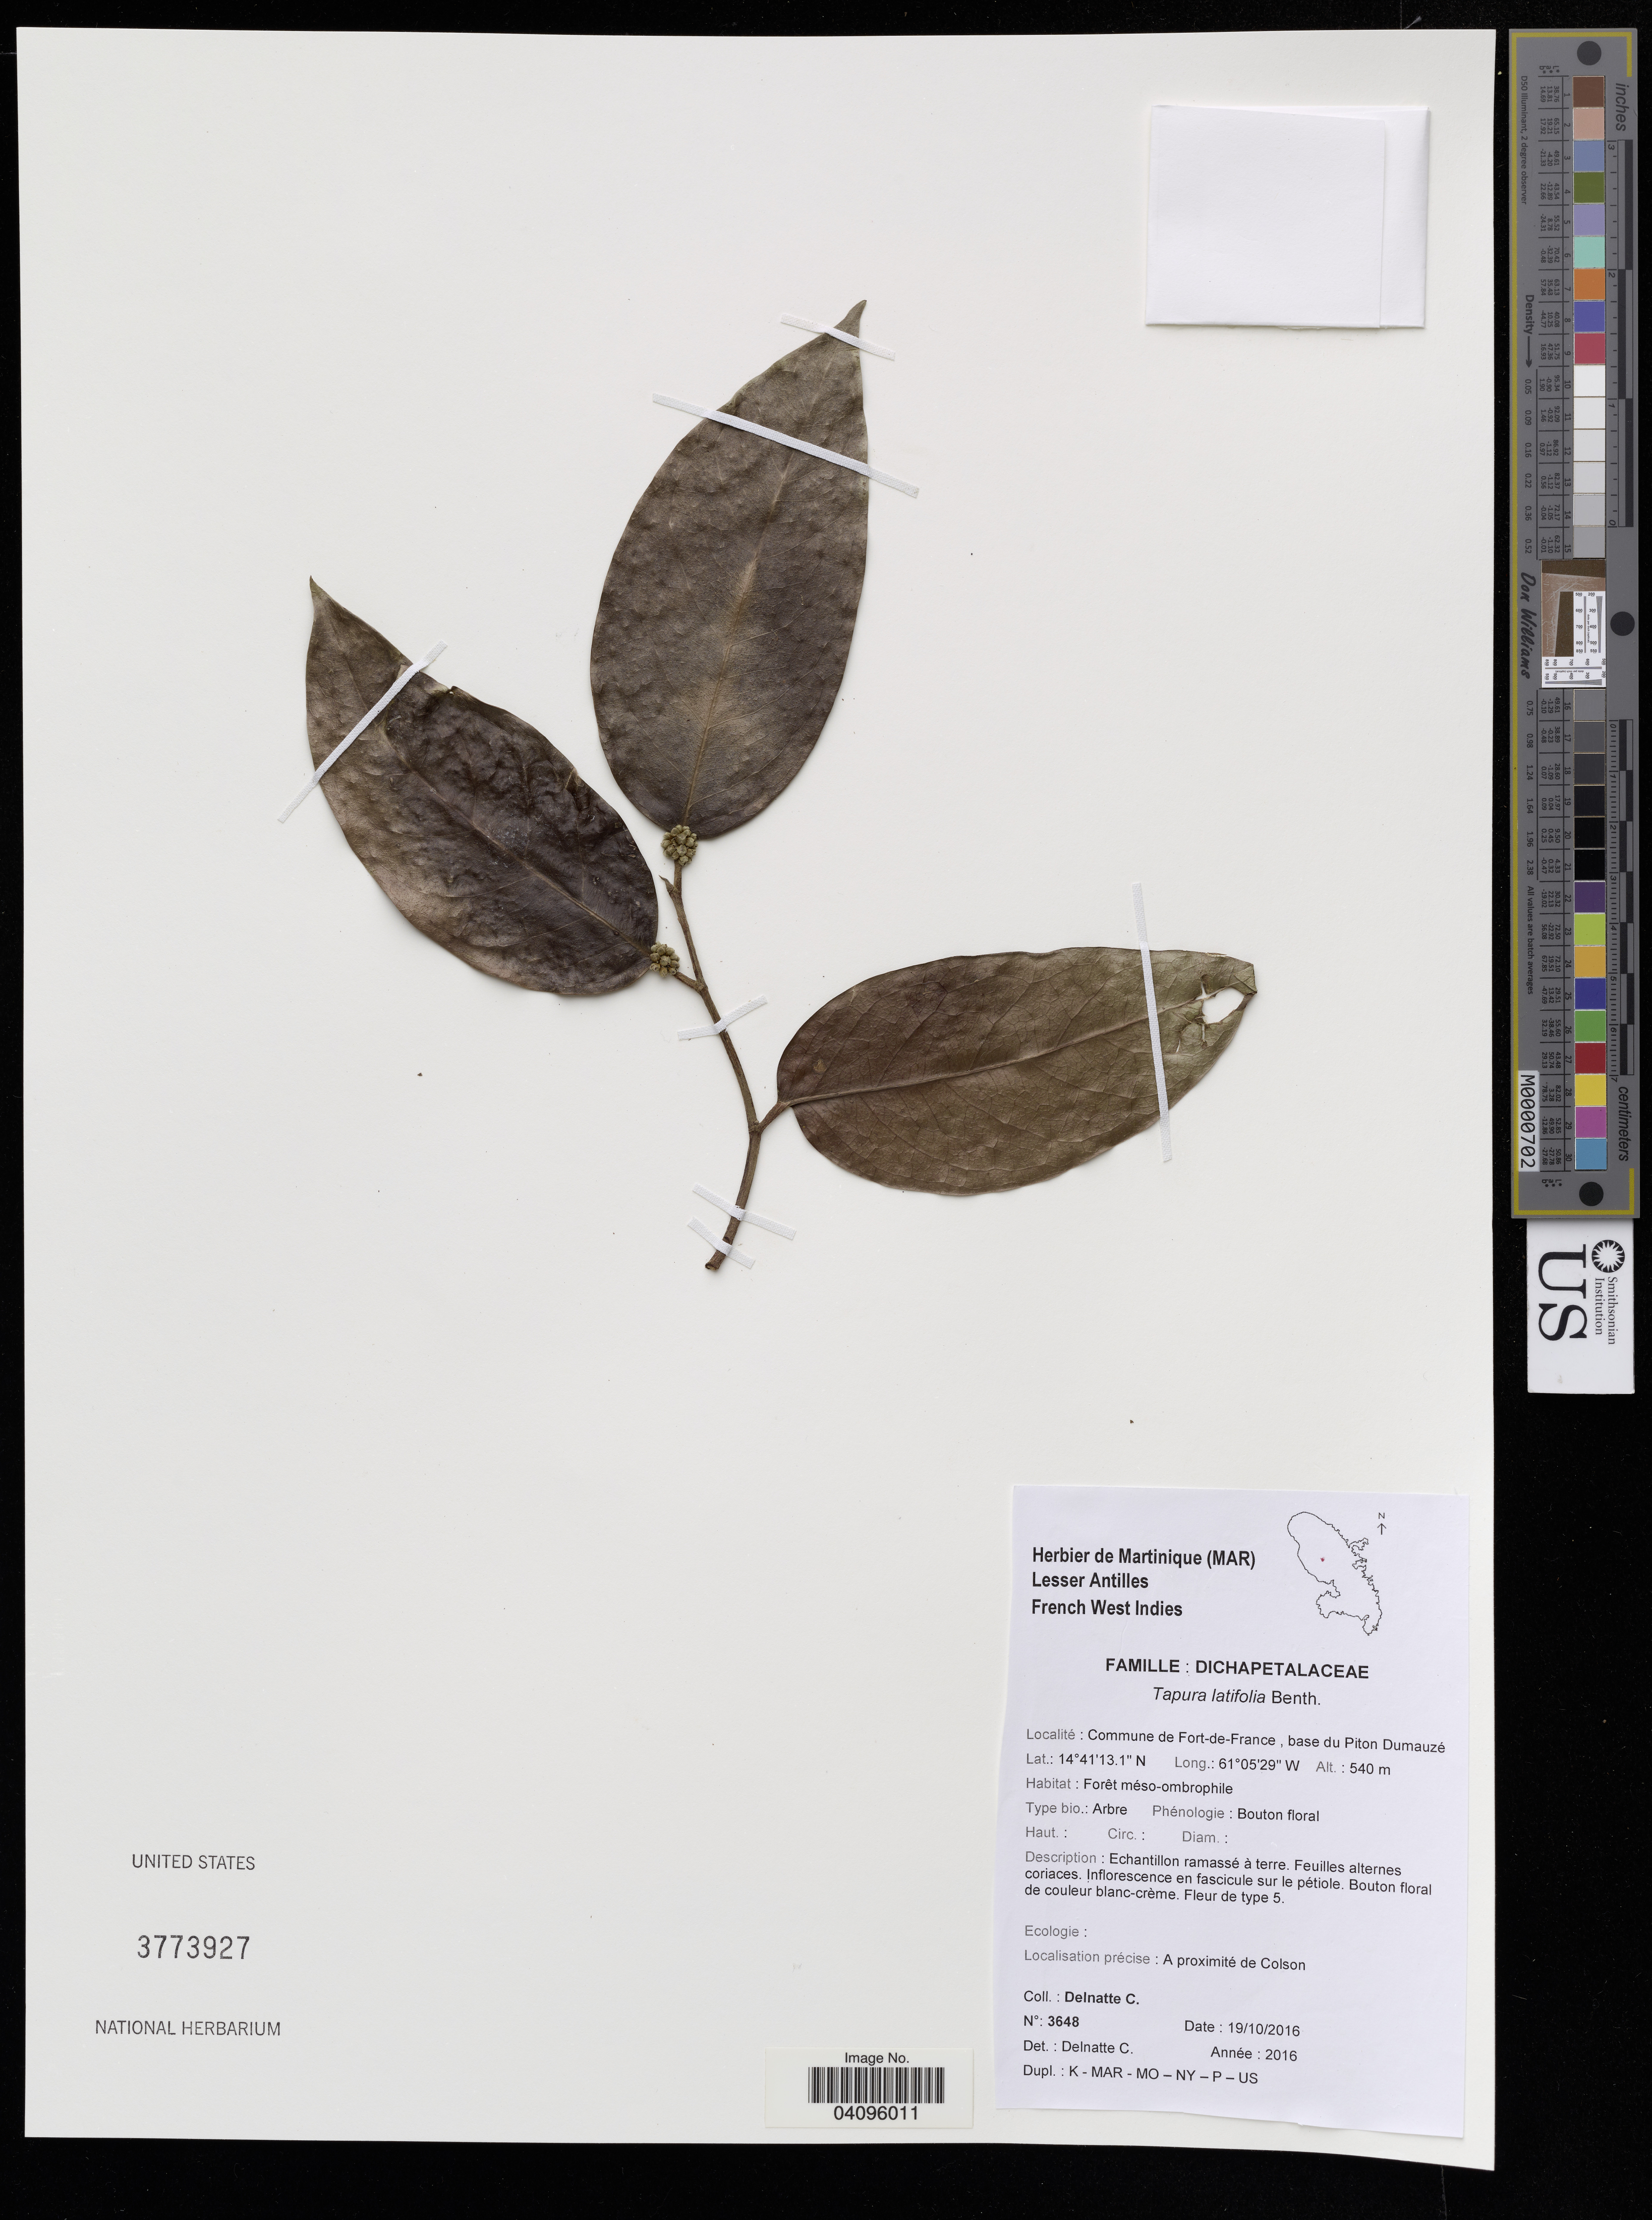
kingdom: Plantae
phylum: Tracheophyta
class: Magnoliopsida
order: Malpighiales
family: Dichapetalaceae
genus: Tapura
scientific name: Tapura latifolia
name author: Benth.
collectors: C. Delnatte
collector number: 3648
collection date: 2016-10-19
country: Martinique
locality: Lesser Antilles. French West Indies. Commmune de Fort-de-France, base du Piton Dumauzé.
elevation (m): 540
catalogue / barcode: US 3773927